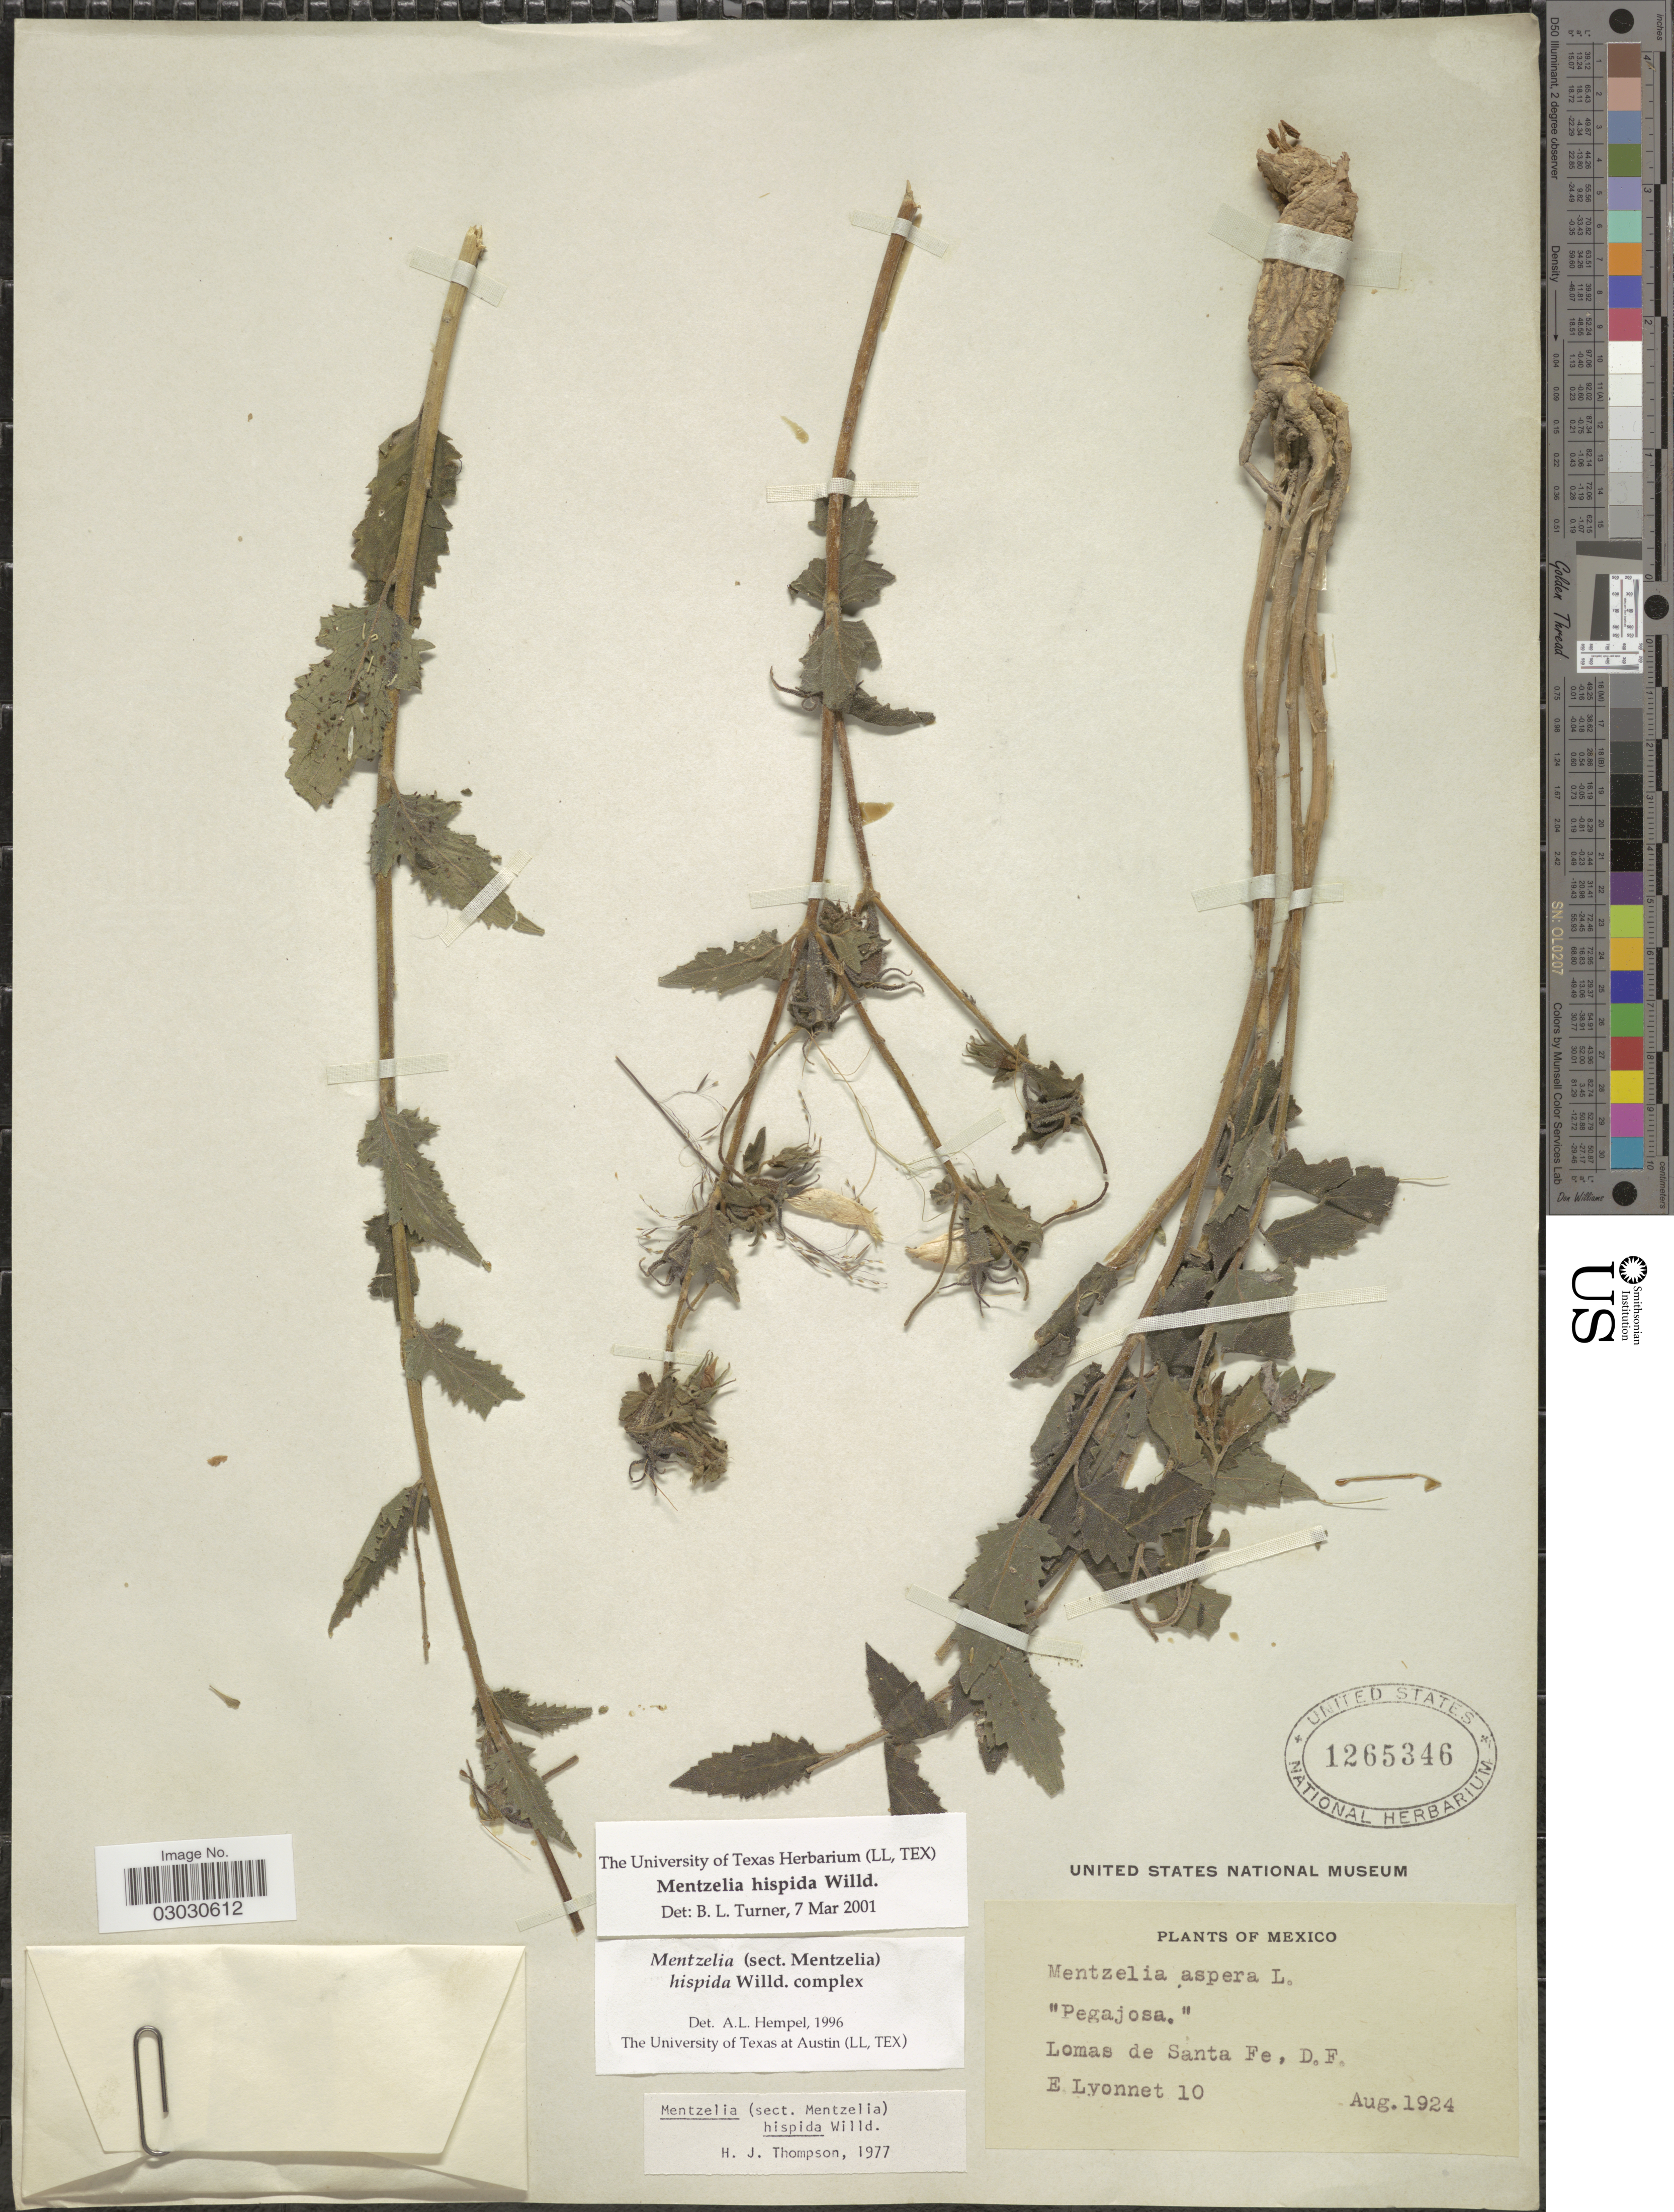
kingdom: Plantae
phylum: Tracheophyta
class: Magnoliopsida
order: Cornales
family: Loasaceae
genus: Mentzelia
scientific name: Mentzelia hispida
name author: Willd.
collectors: E. Lyonnet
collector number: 10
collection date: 1924-08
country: Mexico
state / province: Distrito Federal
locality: Lomas de Santa Fe, D. F.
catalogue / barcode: US 1265346